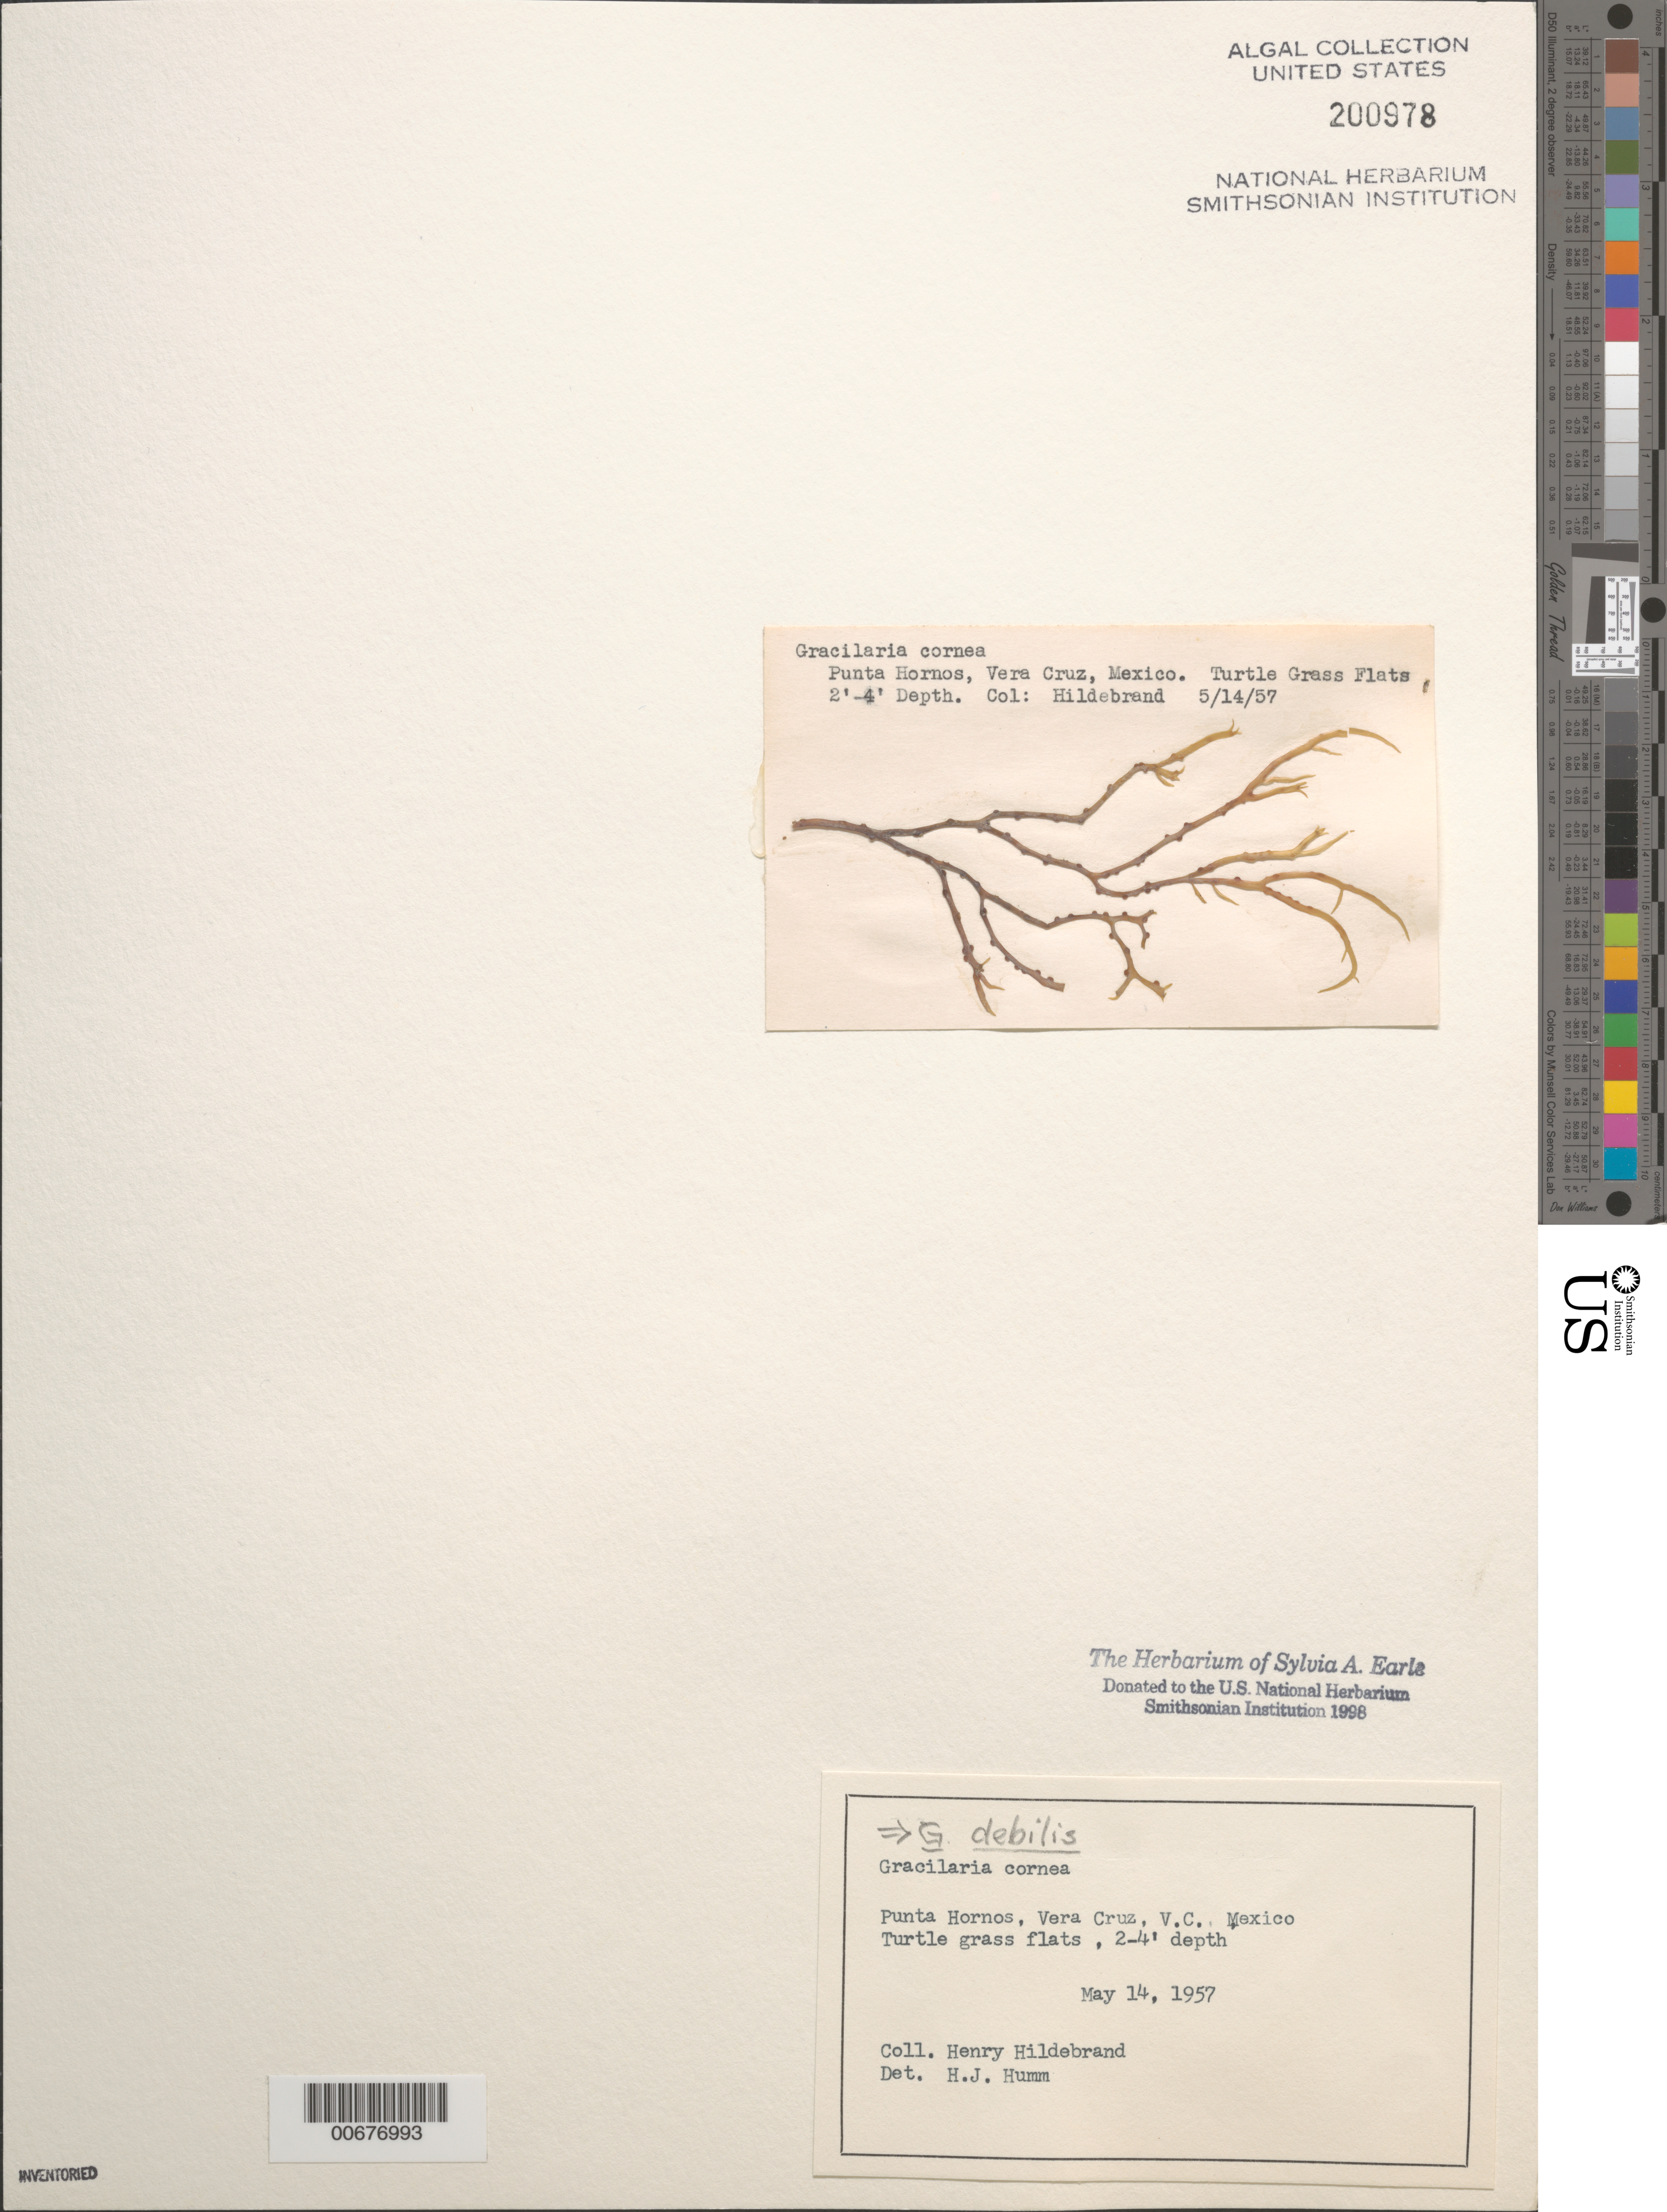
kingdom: Plantae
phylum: Rhodophyta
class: Florideophyceae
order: Gracilariales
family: Gracilariaceae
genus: Gracilaria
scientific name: Gracilaria debilis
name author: (Forssk.) Børgesen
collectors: H. Hildebrand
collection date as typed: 14 May 1957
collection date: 1957-05-14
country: Mexico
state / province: Veracruz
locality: Punta Hornos, Veracruz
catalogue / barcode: US 200978